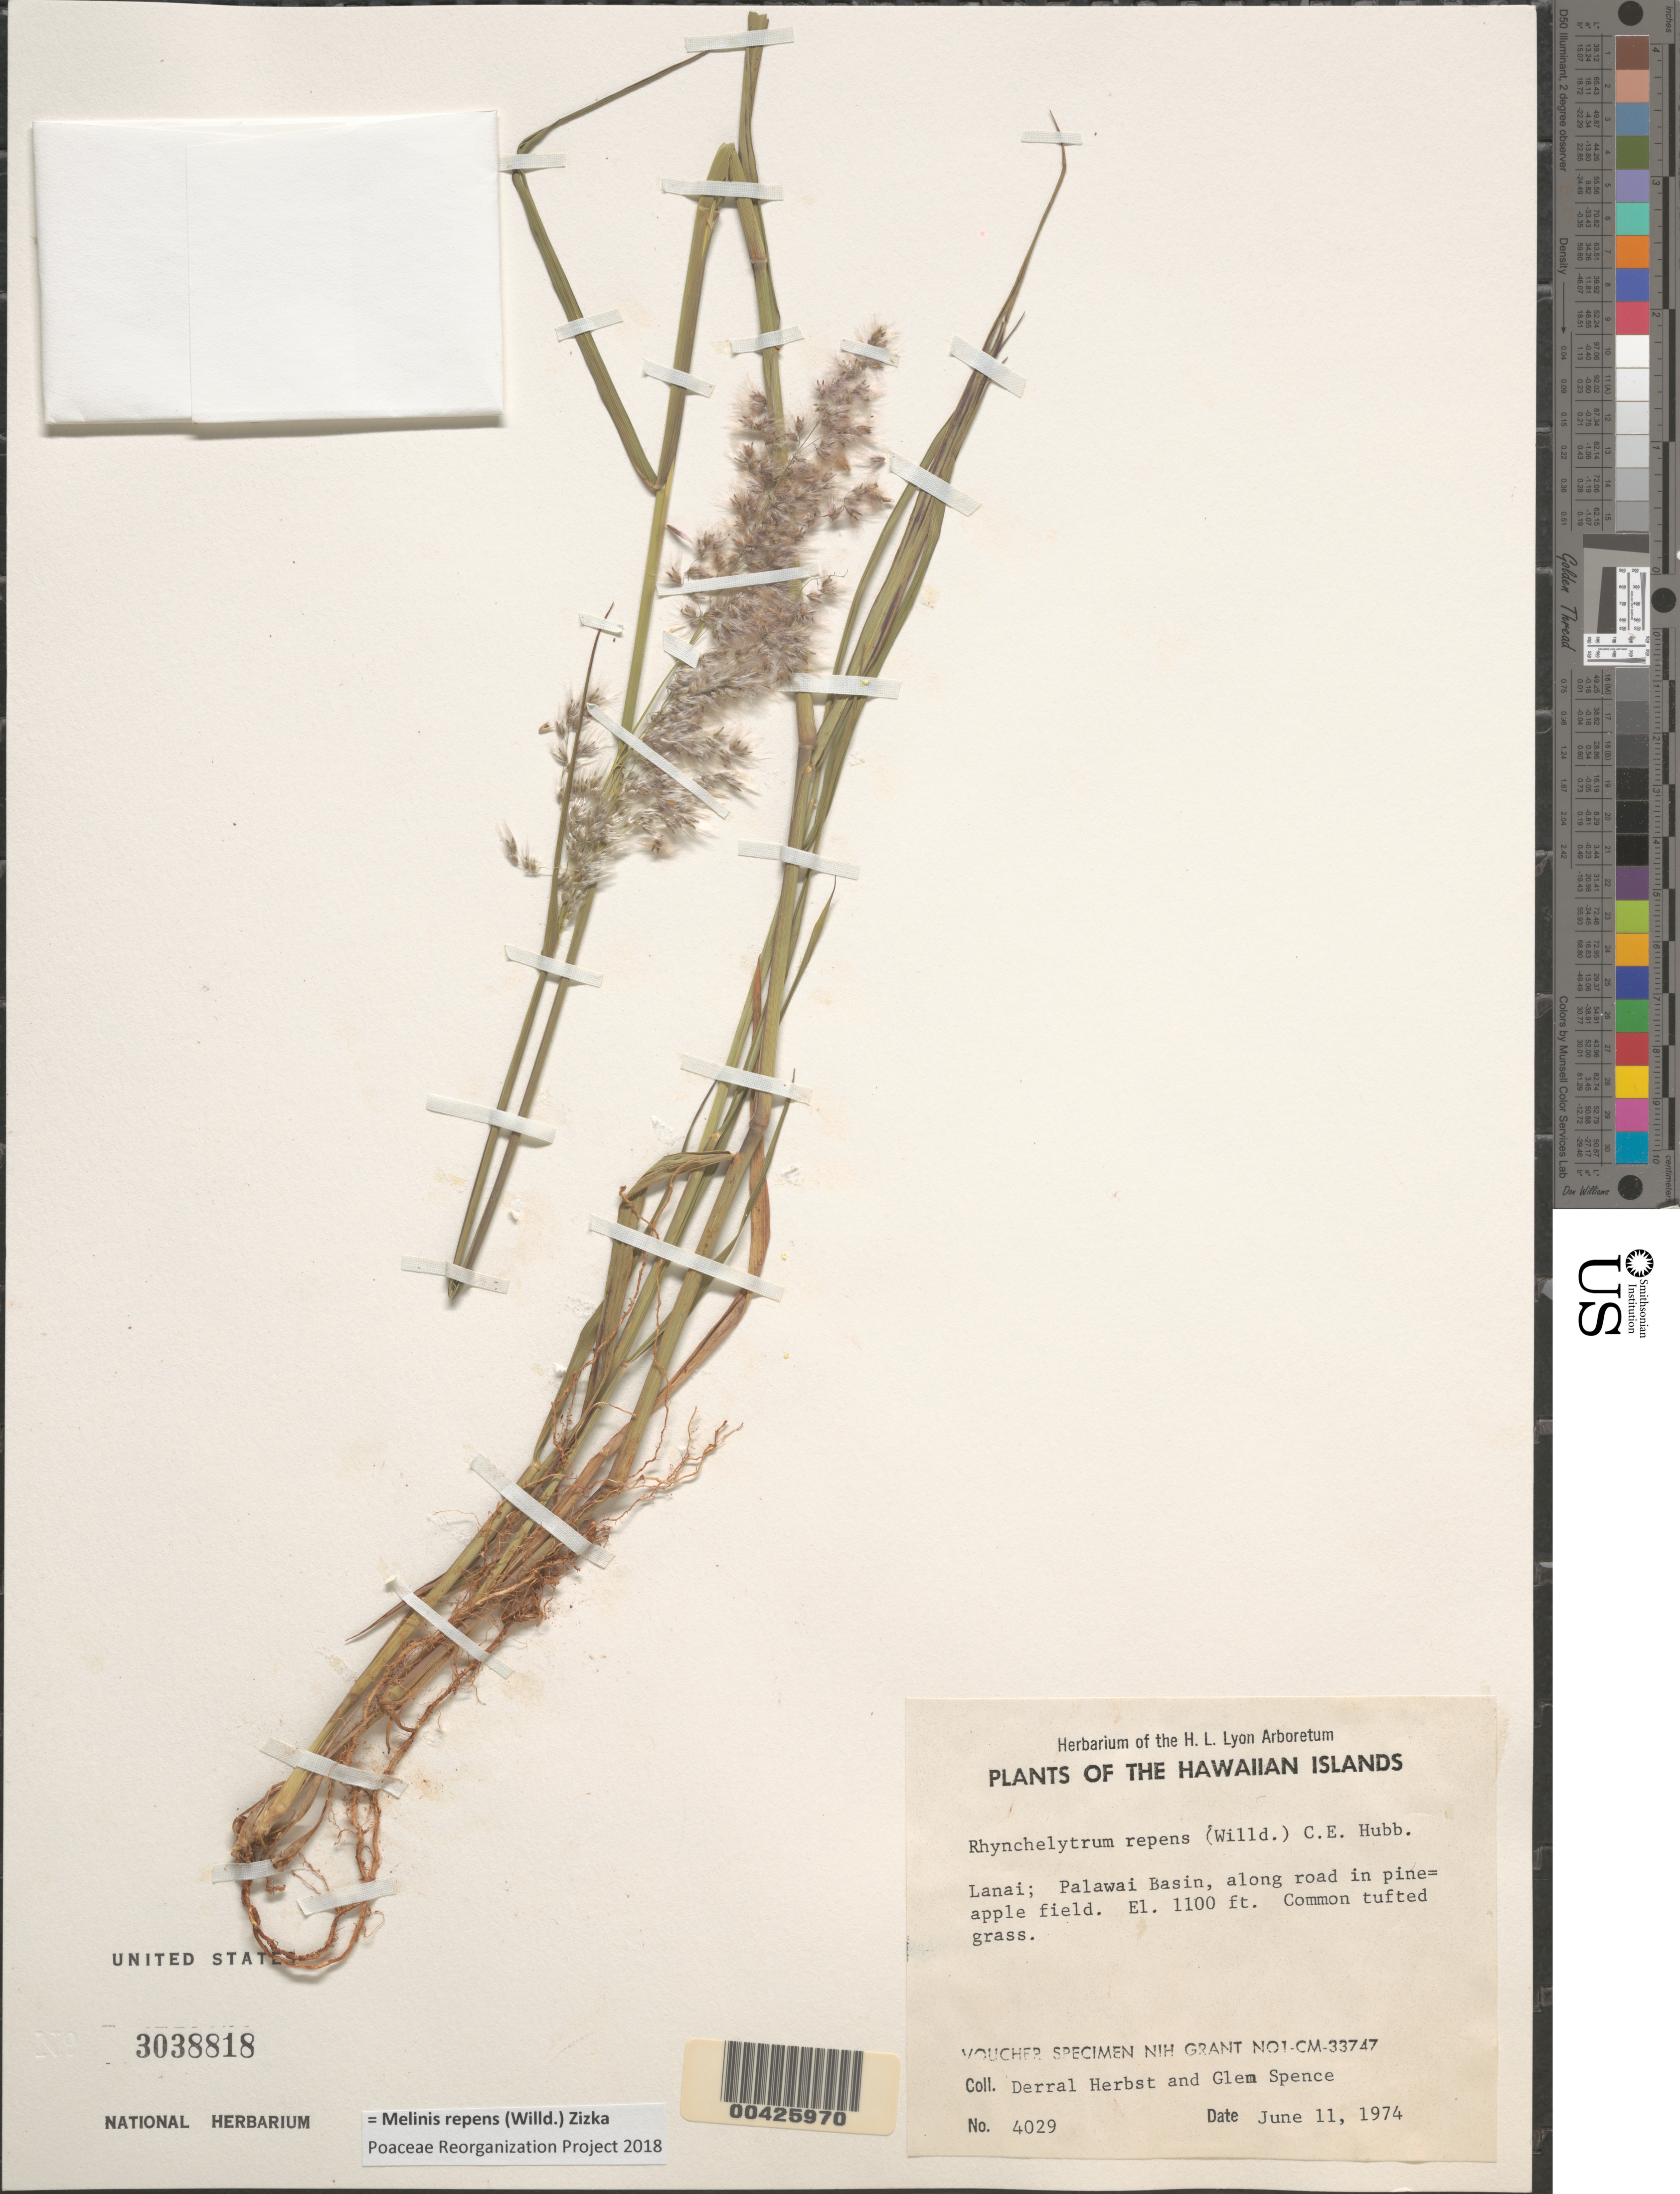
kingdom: Plantae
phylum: Tracheophyta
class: Liliopsida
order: Poales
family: Poaceae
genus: Melinis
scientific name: Melinis repens subsp. repens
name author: (Willd.) Zizka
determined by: Faccenda, K.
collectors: D. R. Herbst & G. Spence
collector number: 4029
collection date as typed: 11 Jun 1974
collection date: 1974-06-11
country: United States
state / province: Hawaii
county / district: Maui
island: Lana'i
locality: Palawai Basin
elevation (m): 335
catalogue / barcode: US 3038818